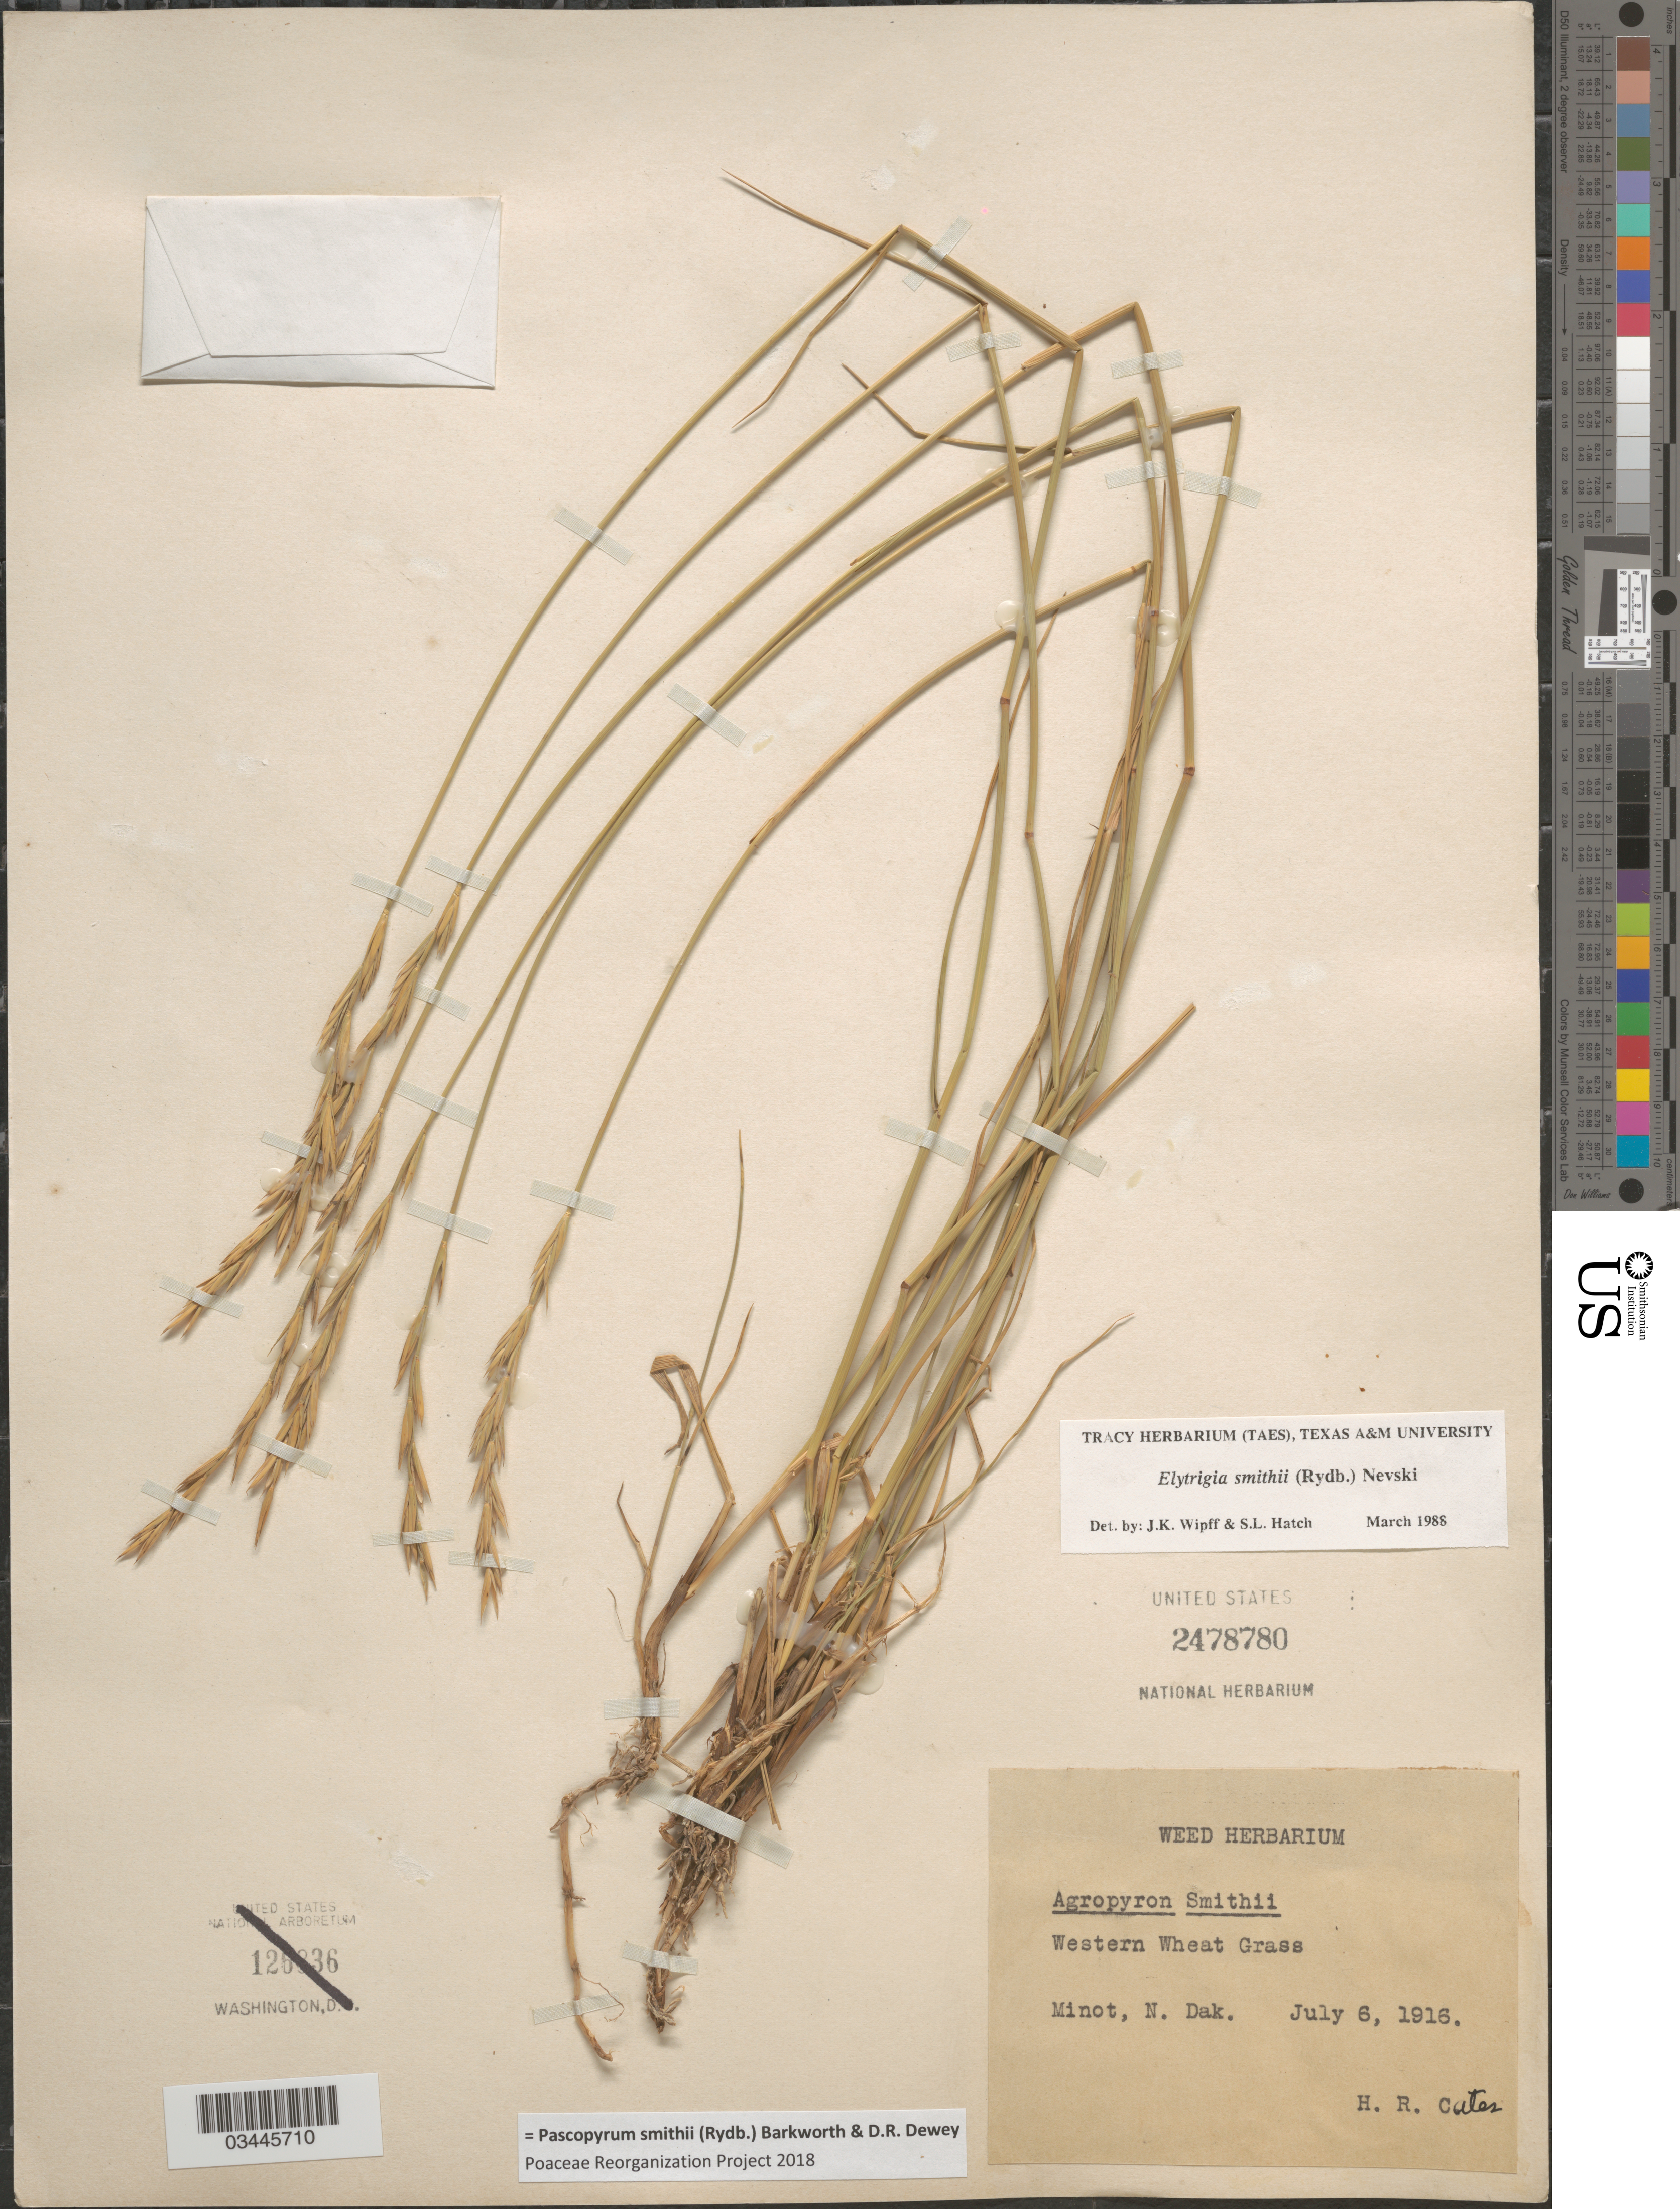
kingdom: Plantae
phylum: Tracheophyta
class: Liliopsida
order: Poales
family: Poaceae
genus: Pascopyrum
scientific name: Pascopyrum smithii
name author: (Rydb.) Barkworth & Dewey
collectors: H. Cates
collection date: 1916-07-06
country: United States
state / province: North Dakota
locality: Western Wheat Grass. Minot.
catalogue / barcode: US 2478780